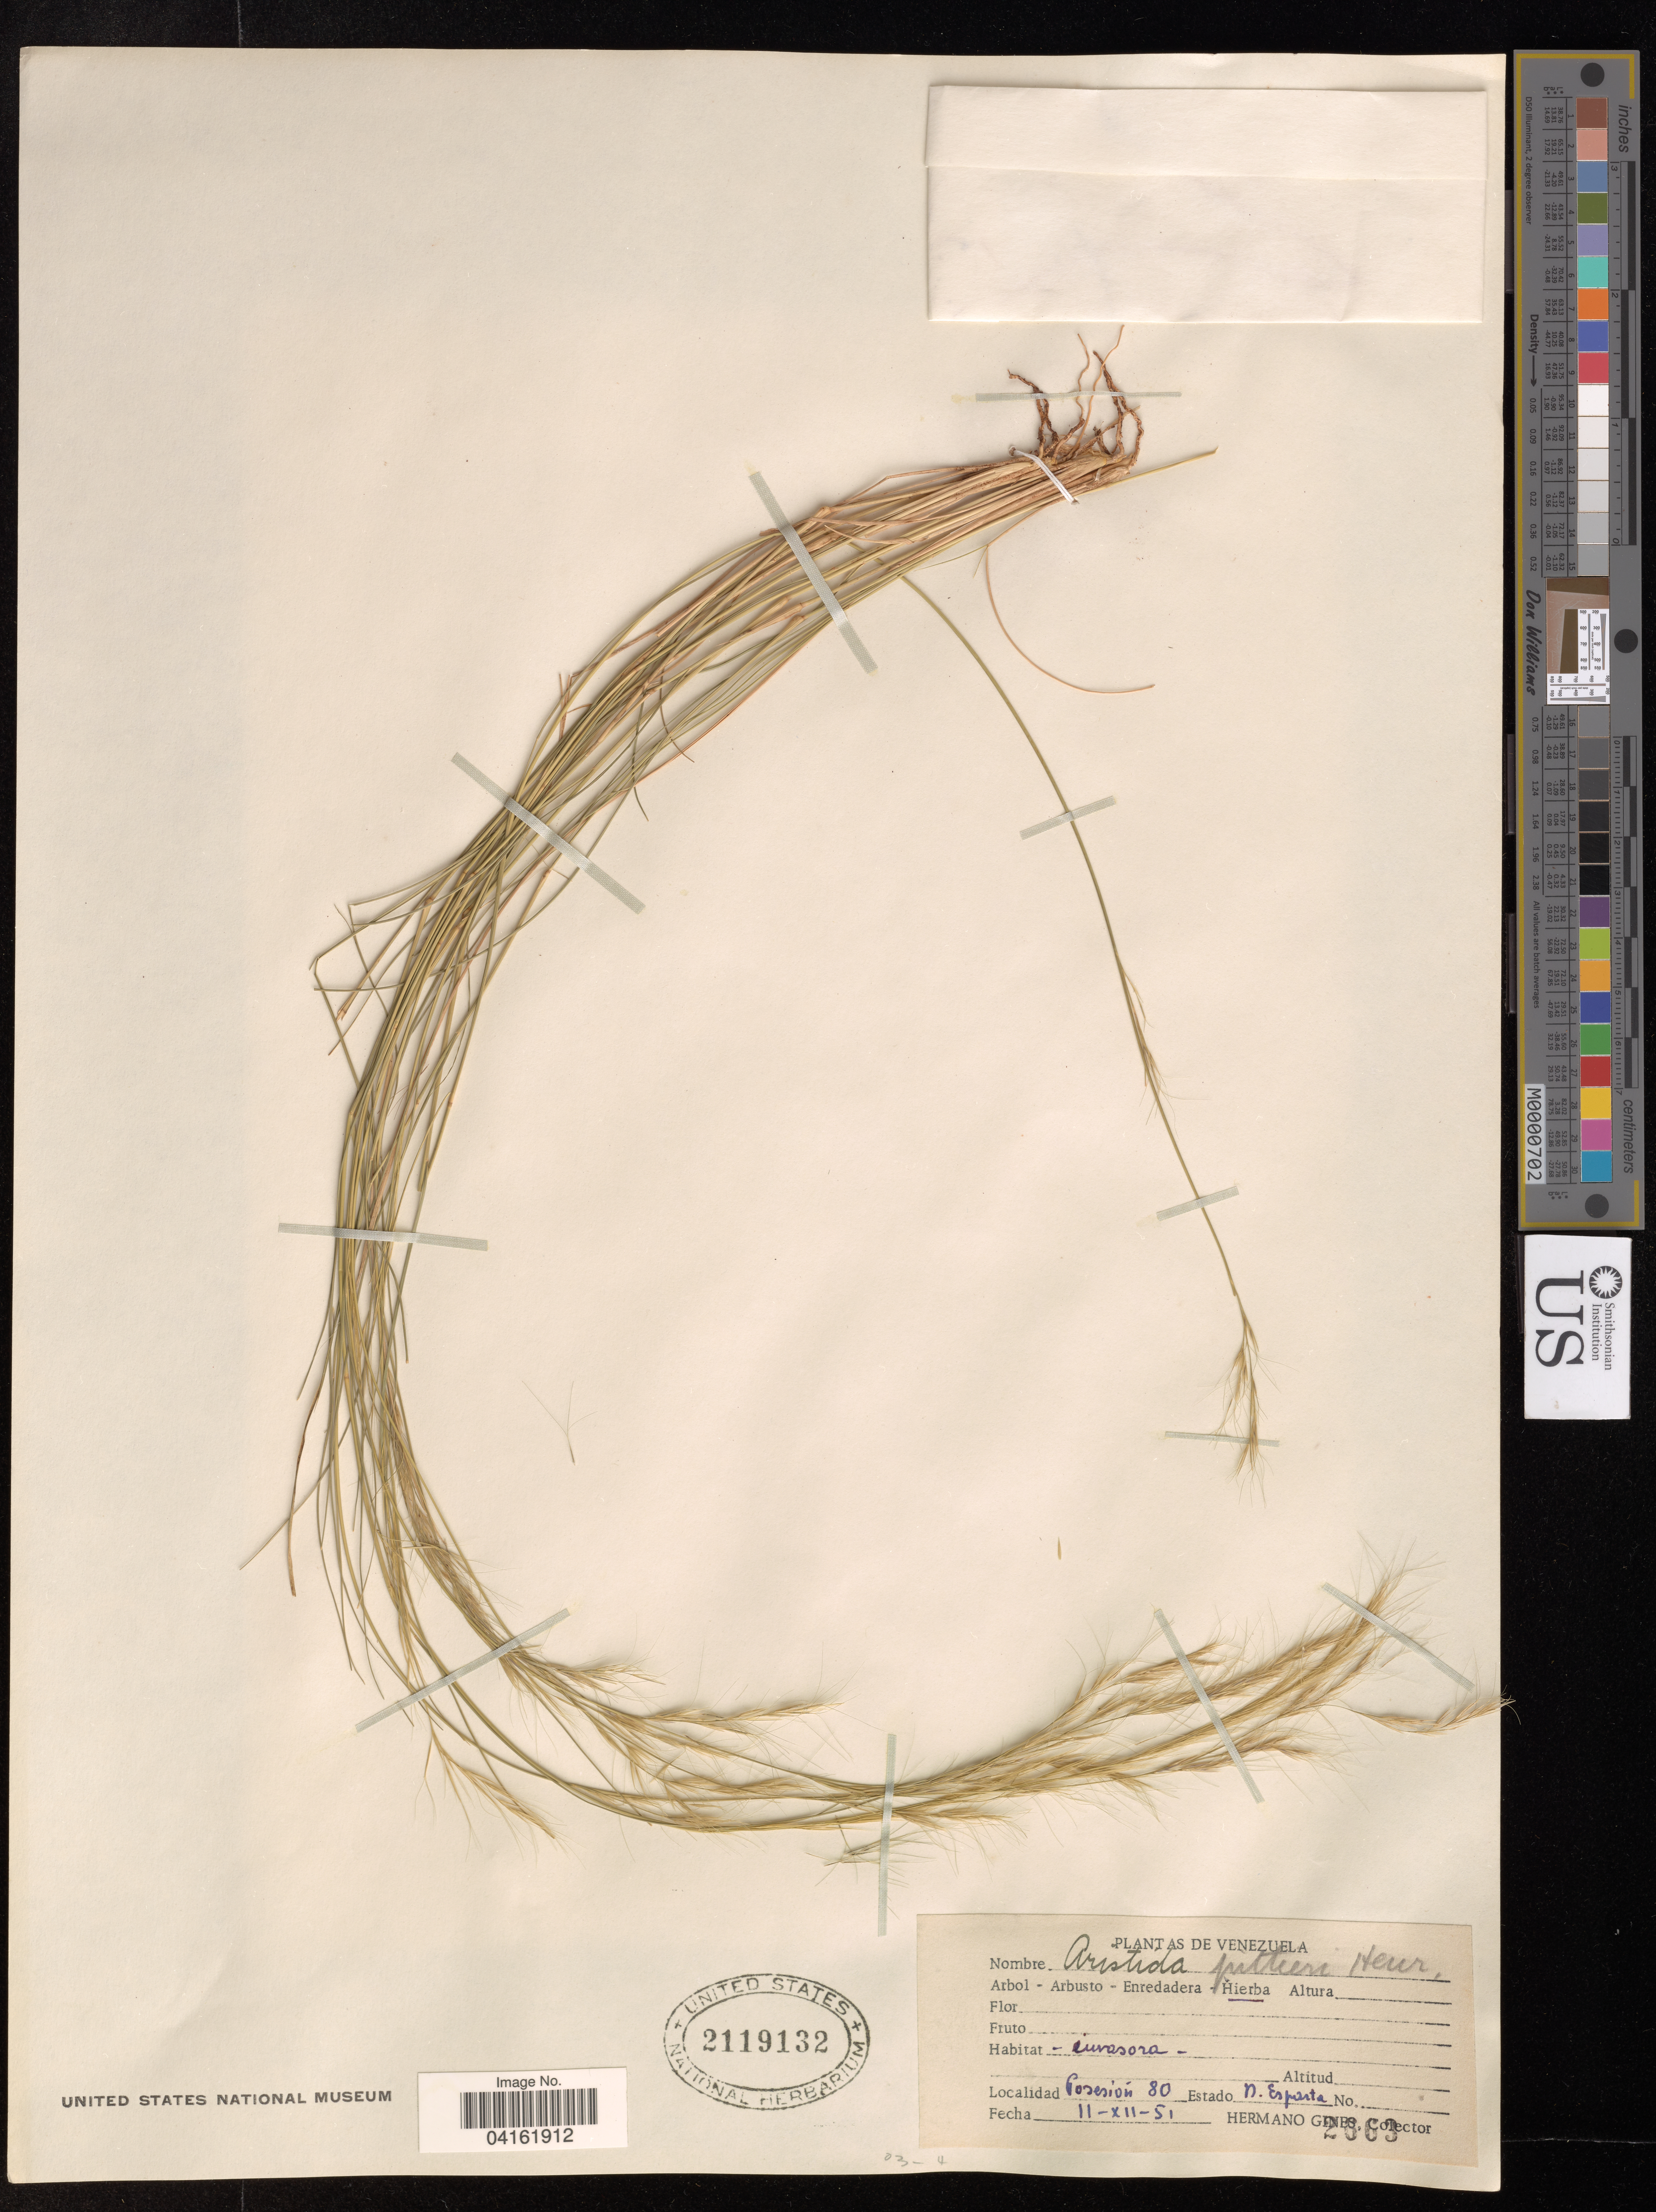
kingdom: Plantae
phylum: Tracheophyta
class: Liliopsida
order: Poales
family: Poaceae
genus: Aristida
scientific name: Aristida pittieri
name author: Henr.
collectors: H. Gines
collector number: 2663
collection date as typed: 11 12 51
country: Venezuela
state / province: Nueva Esparta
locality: Posesión 80.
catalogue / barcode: US 2119132